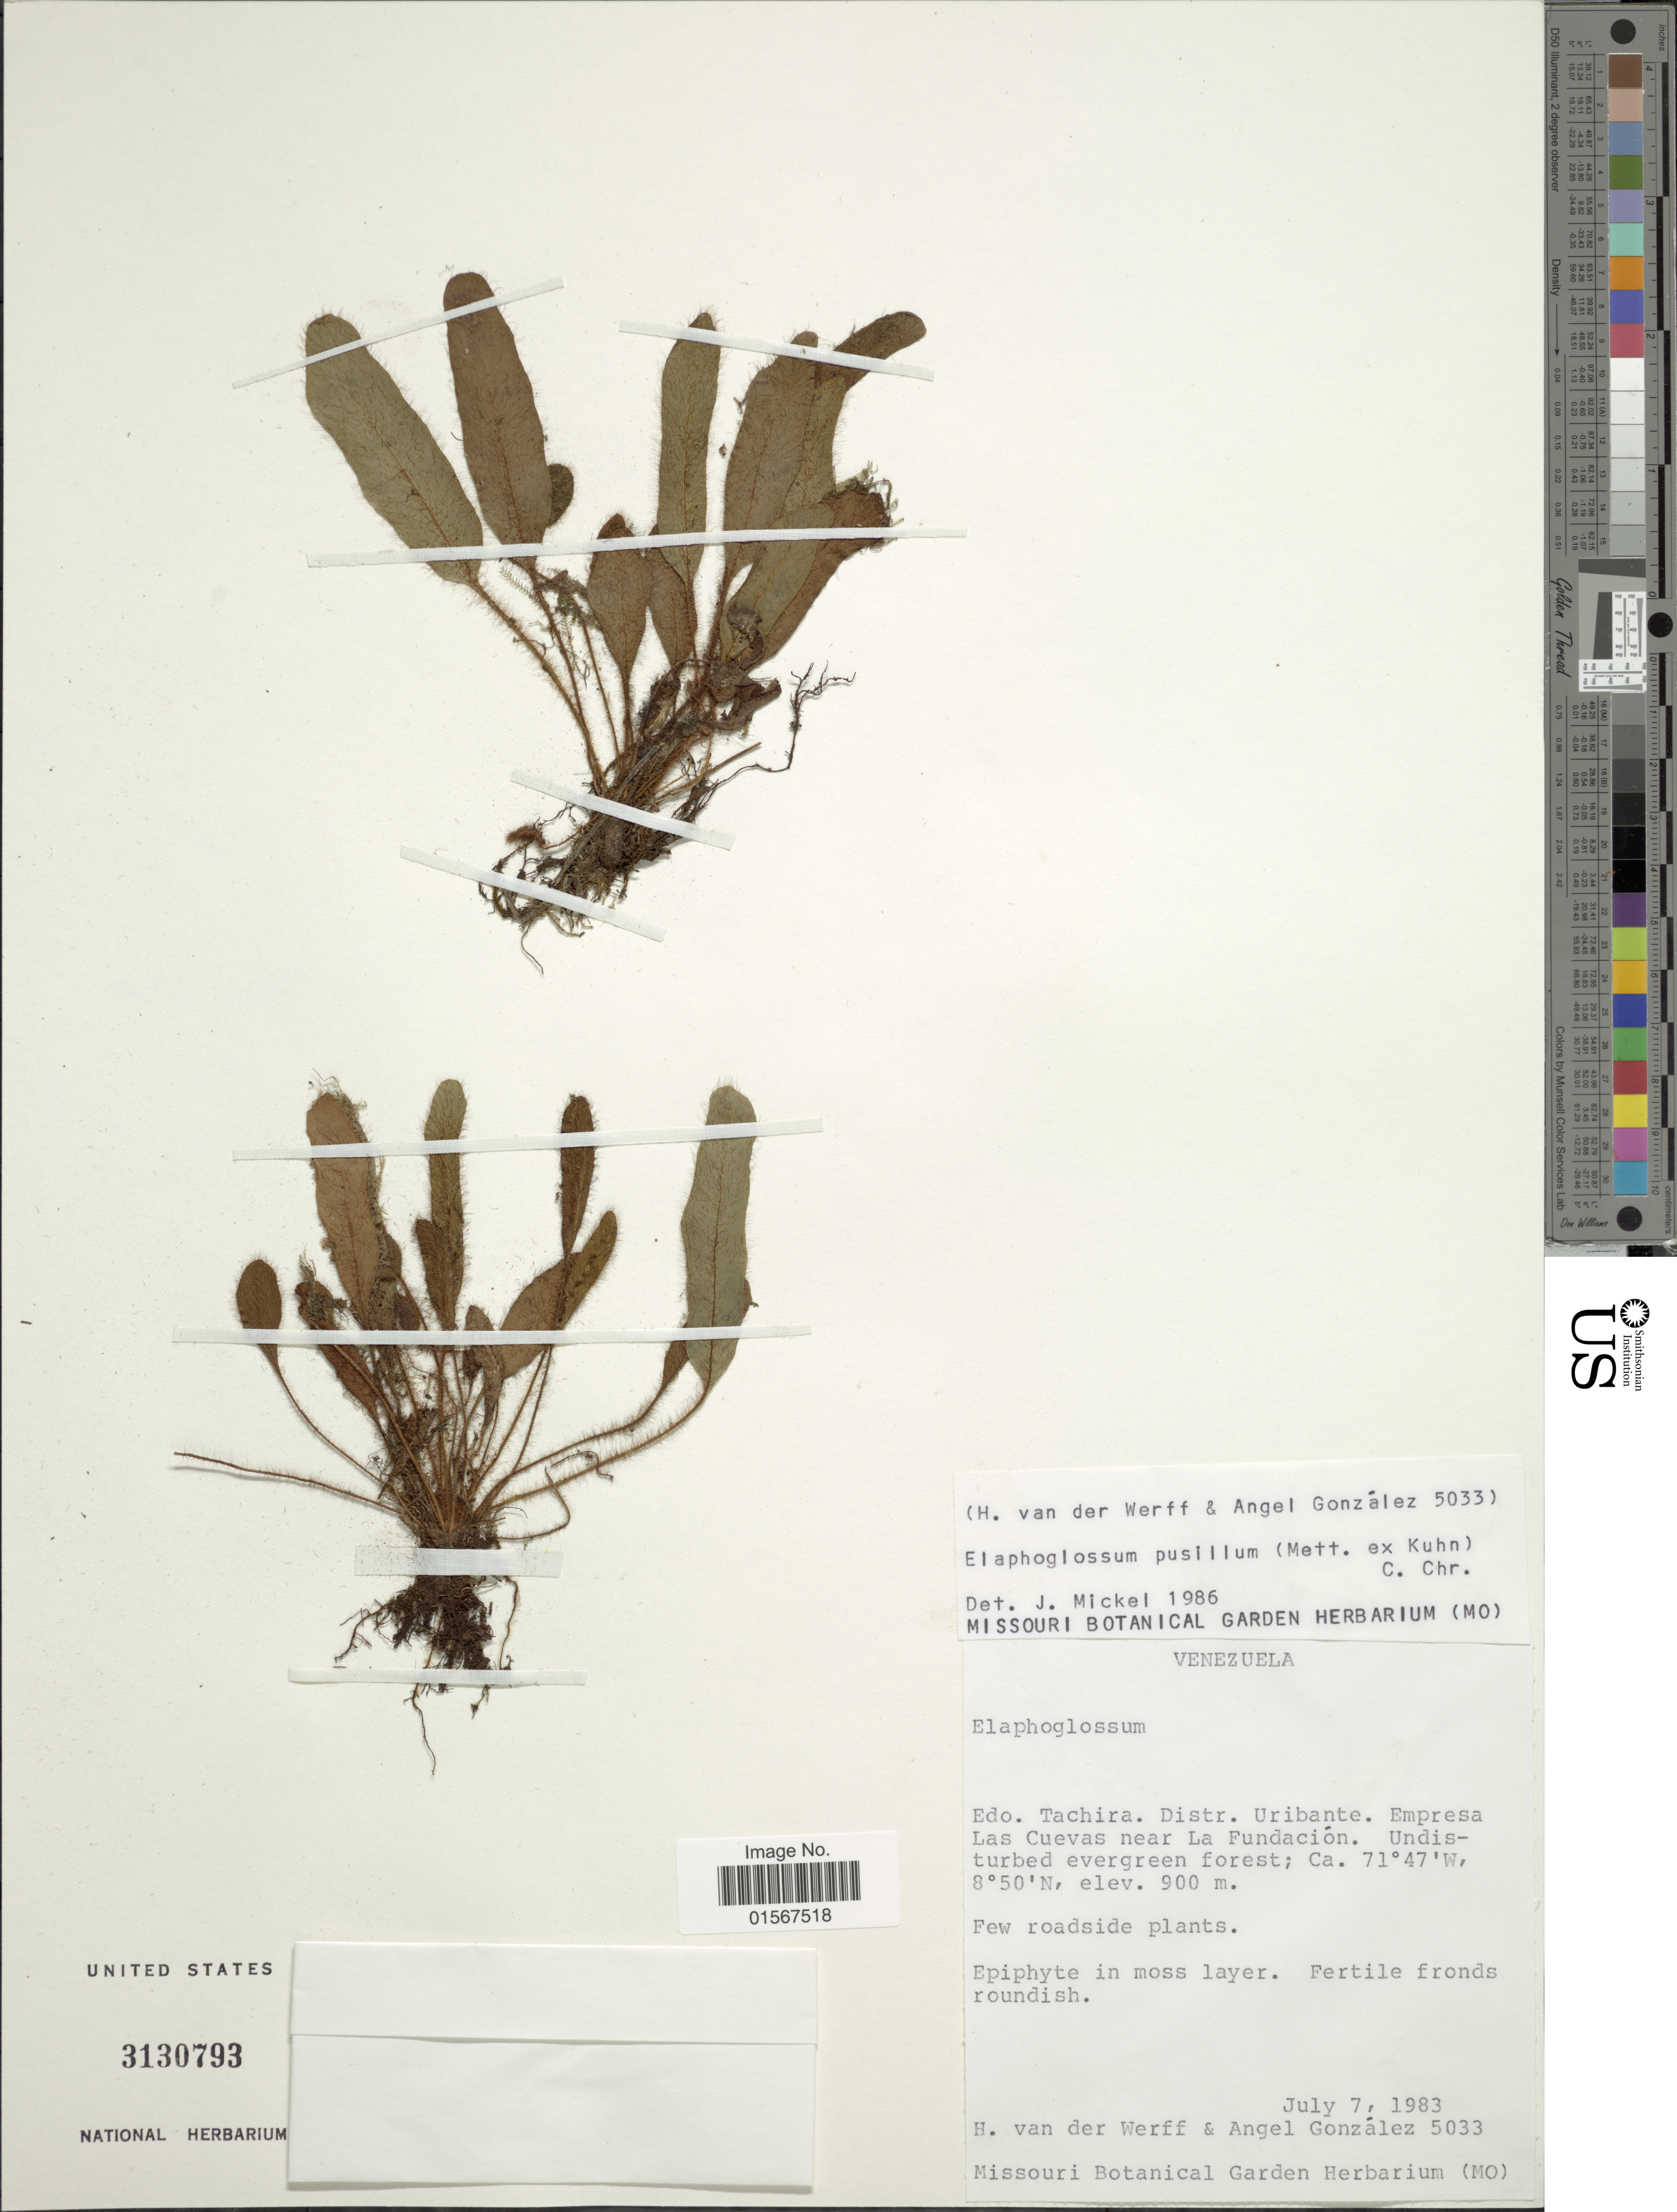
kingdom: Plantae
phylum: Tracheophyta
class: Polypodiopsida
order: Polypodiales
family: Dryopteridaceae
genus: Elaphoglossum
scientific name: Elaphoglossum pusillum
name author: (Mett. ex Kuhn) C. Chr.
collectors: H. van der Werff & A. C. González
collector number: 5033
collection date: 1983-07-07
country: Venezuela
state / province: Tachira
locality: Venezuela, Edo. Tachira. Distr. Uribante. Empresa La Cuevas near La Fundación.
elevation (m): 900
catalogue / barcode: US 3130793